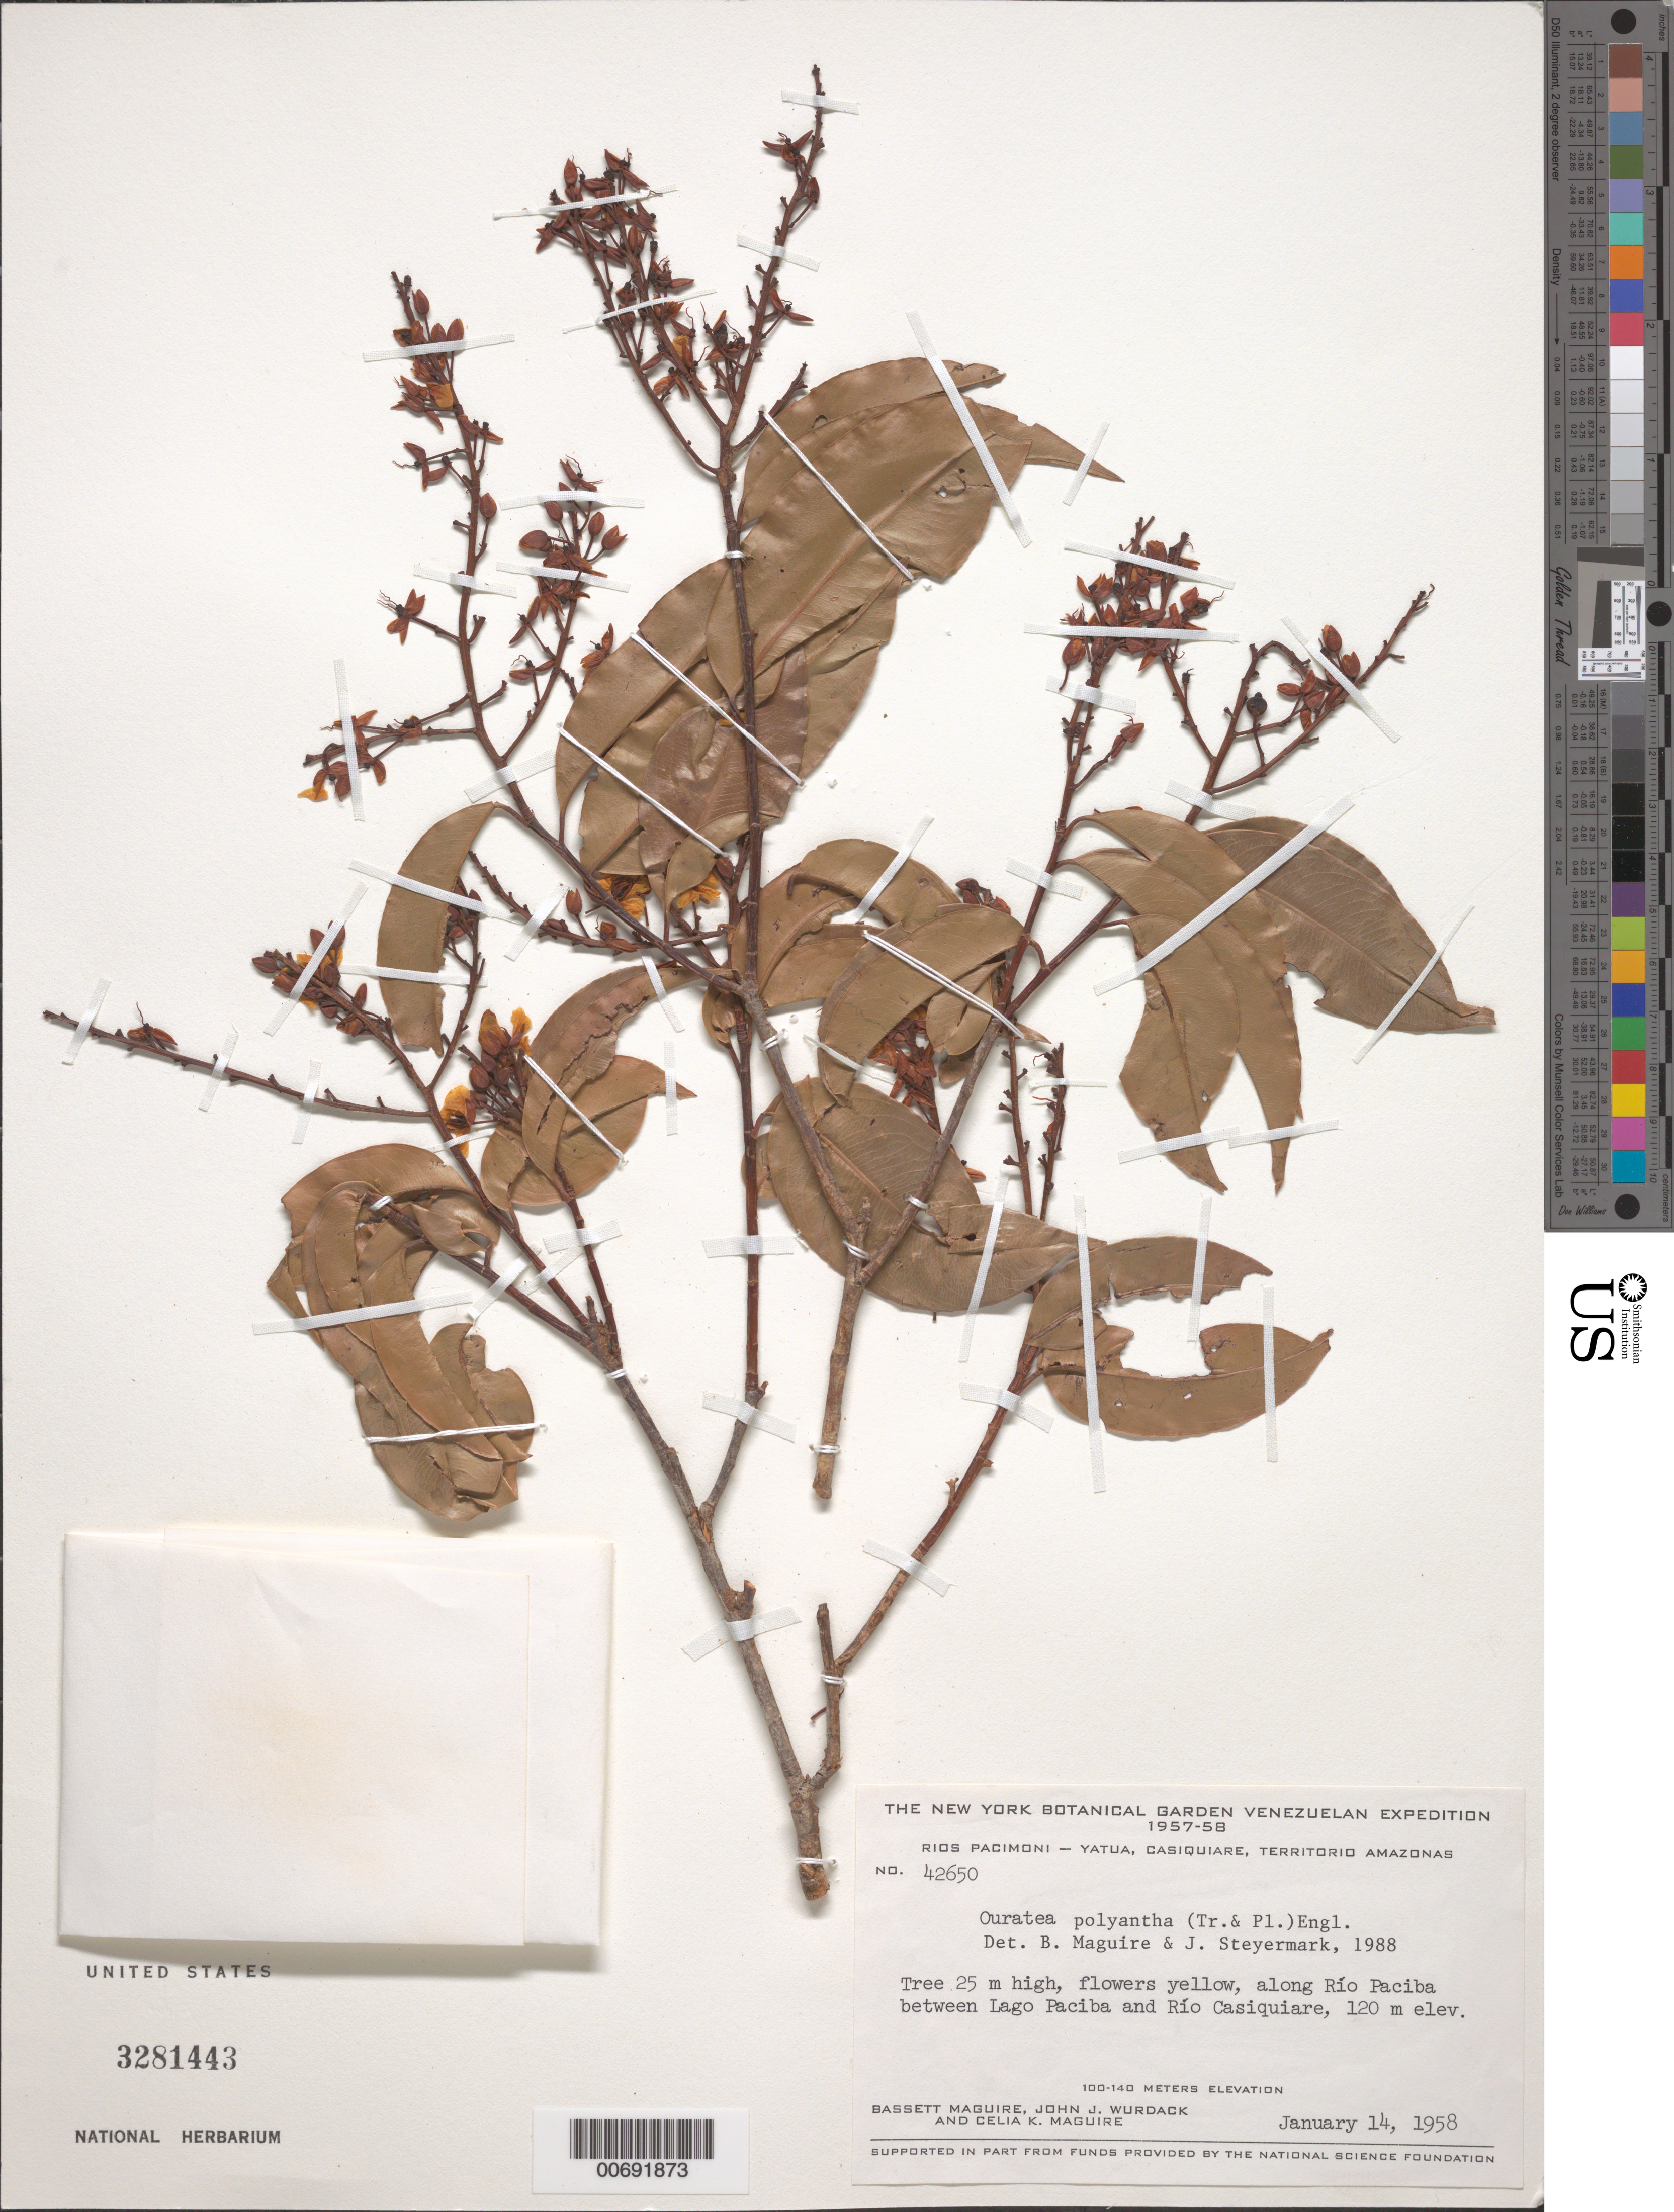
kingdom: Plantae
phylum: Tracheophyta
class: Magnoliopsida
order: Malpighiales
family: Ochnaceae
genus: Ouratea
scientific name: Ouratea polyantha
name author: (Triana & Planch.) Engl.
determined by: Steyermark, J. A.; Maguire, B.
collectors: B. Maguire, J. J. Wurdack & C. K. Maguire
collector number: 42650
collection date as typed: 14-Jan-58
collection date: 1958-01-14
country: Venezuela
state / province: Amazonas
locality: Río Paciba betw. Lago Paciba & Río Casiquiare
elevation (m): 100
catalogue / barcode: US 3281443